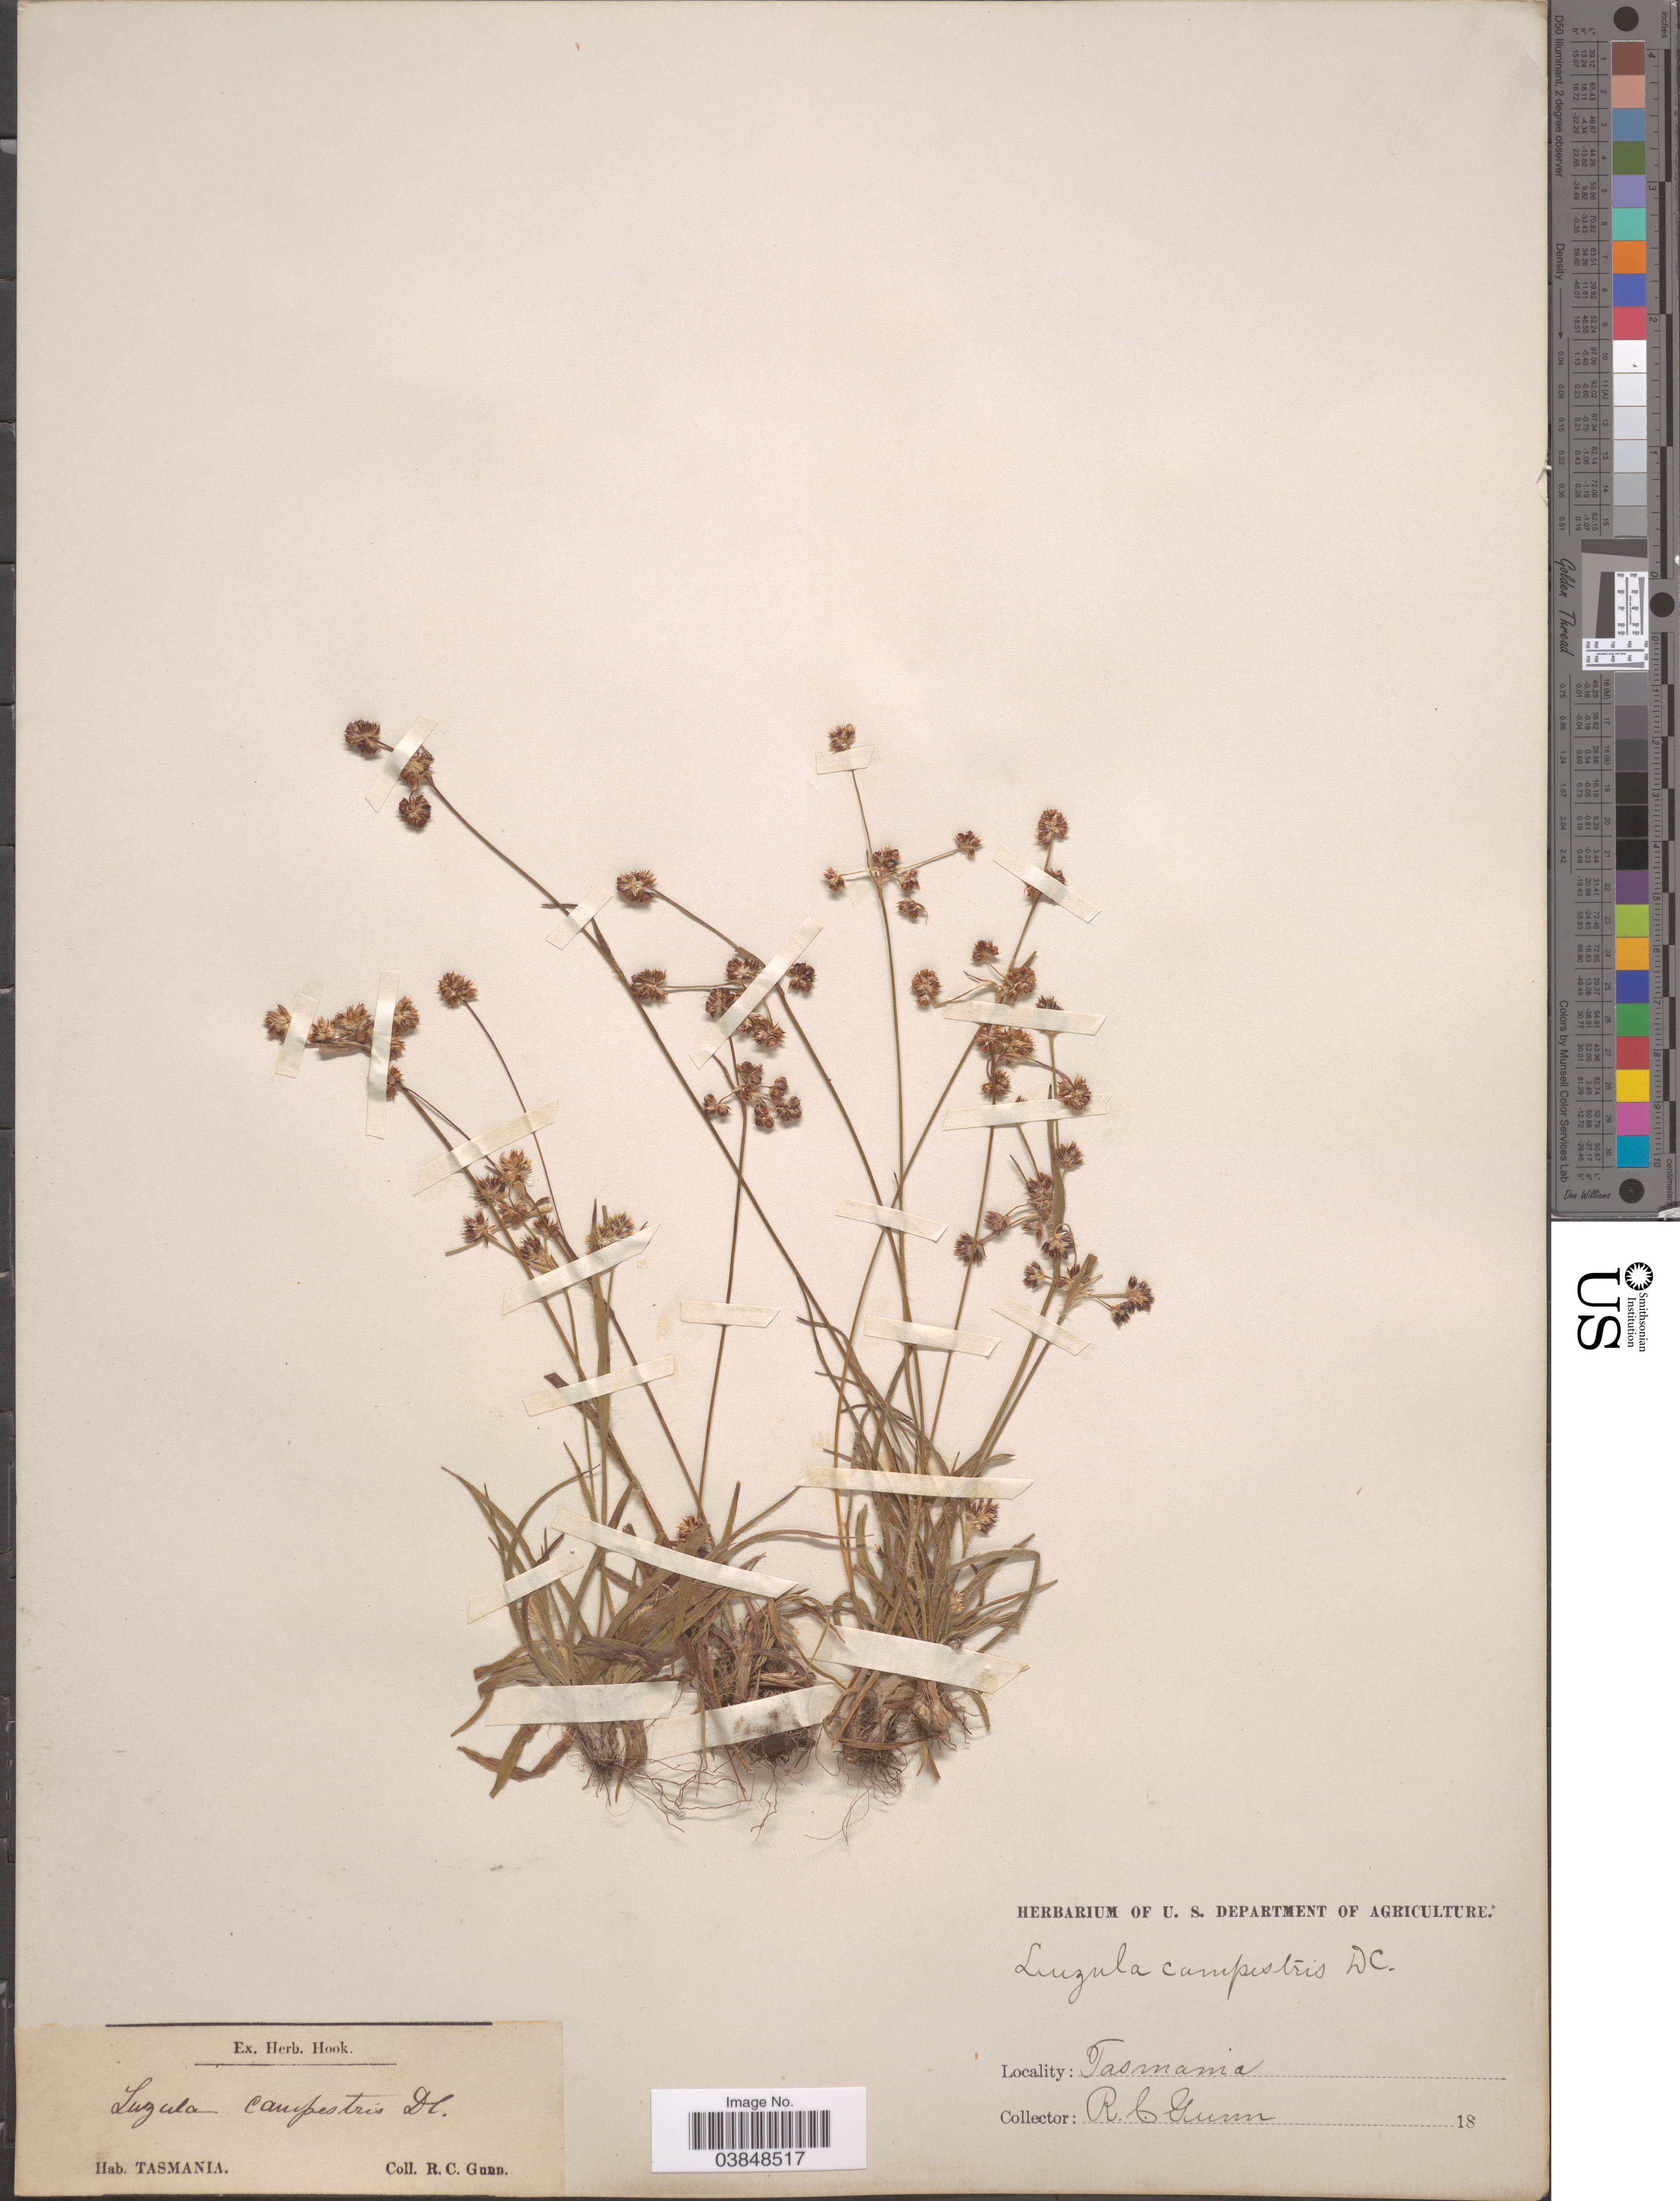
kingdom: Plantae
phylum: Tracheophyta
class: Liliopsida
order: Poales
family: Juncaceae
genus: Luzula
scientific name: Luzula campestris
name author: (L.) DC.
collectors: R. Gunn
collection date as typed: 18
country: Australia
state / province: Tasmania